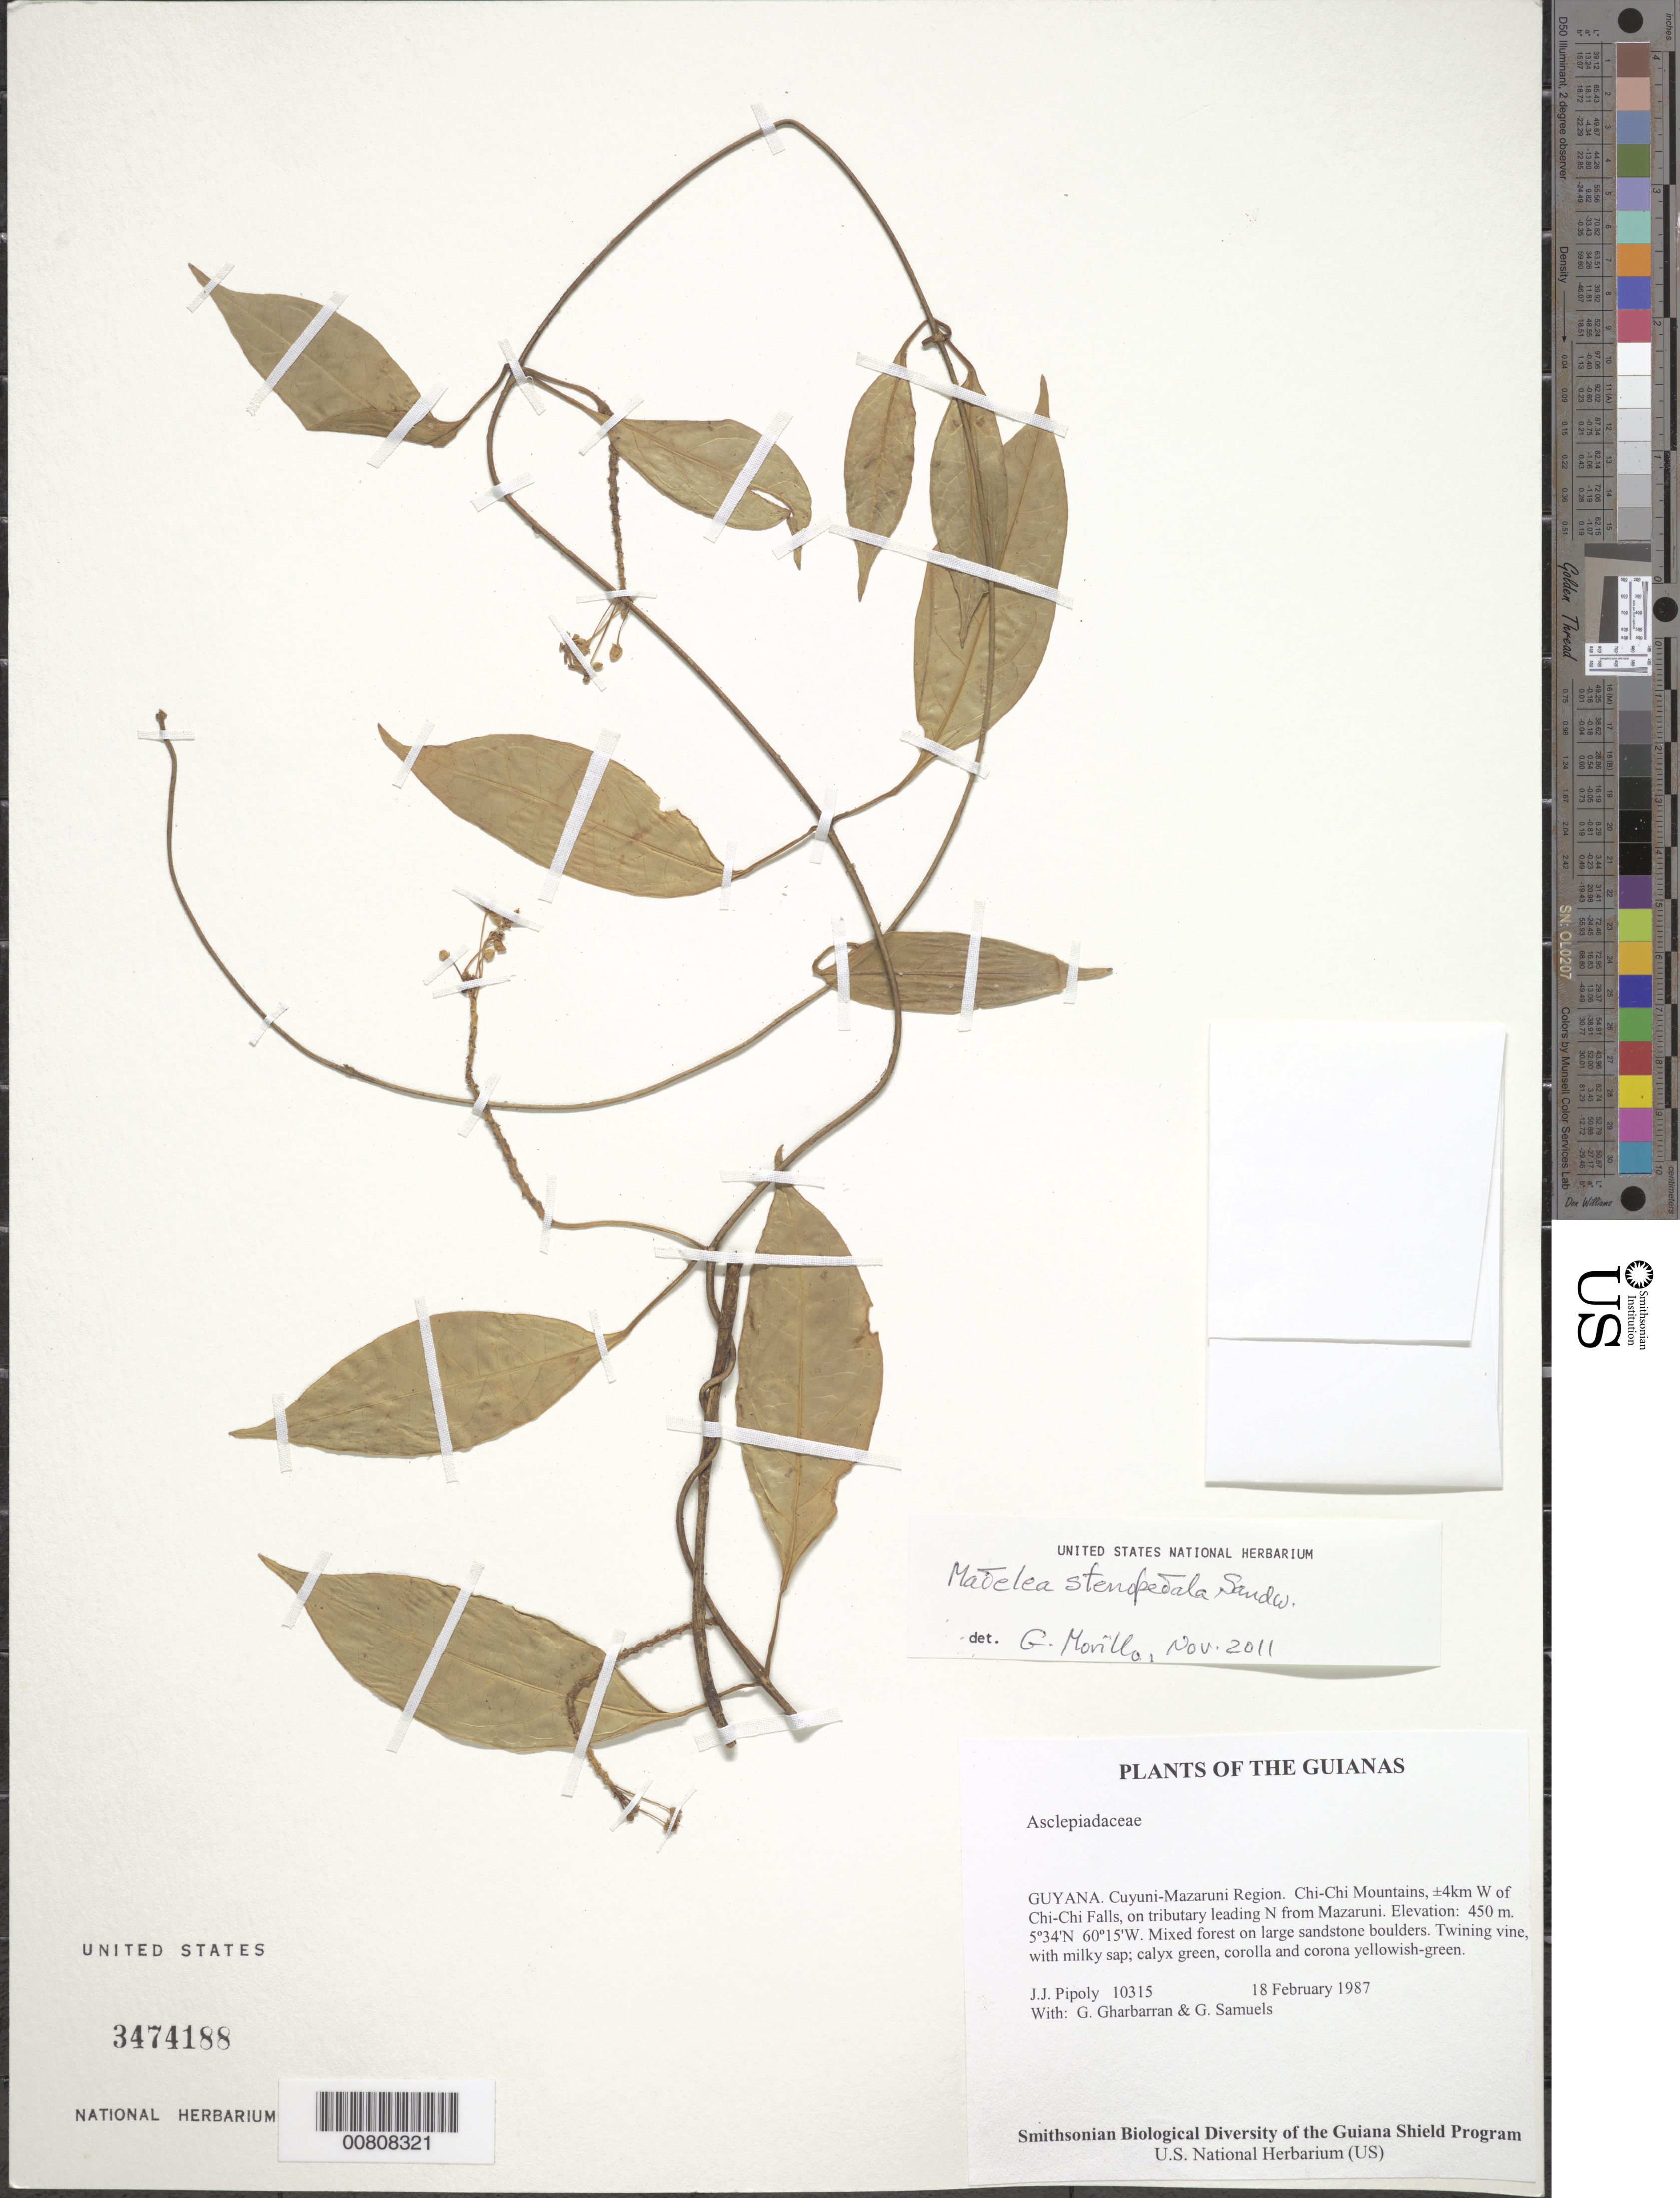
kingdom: Plantae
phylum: Tracheophyta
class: Magnoliopsida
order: Gentianales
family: Apocynaceae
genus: Matelea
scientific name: Matelea stenopetala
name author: Sandwith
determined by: Morillo, G. N.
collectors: J. J. Pipoly, G. Gharbarran & G. Samuels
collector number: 10315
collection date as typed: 18 February 1987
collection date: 1987-02-18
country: Guyana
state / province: Cuyuni-Mazaruni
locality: Chi-Chi Mountains, ±4km W of Chi-Chi Falls, on tributary leading N from Mazaruni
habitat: Mixed forest on large sandstone boulders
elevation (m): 450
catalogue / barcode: US 3474188